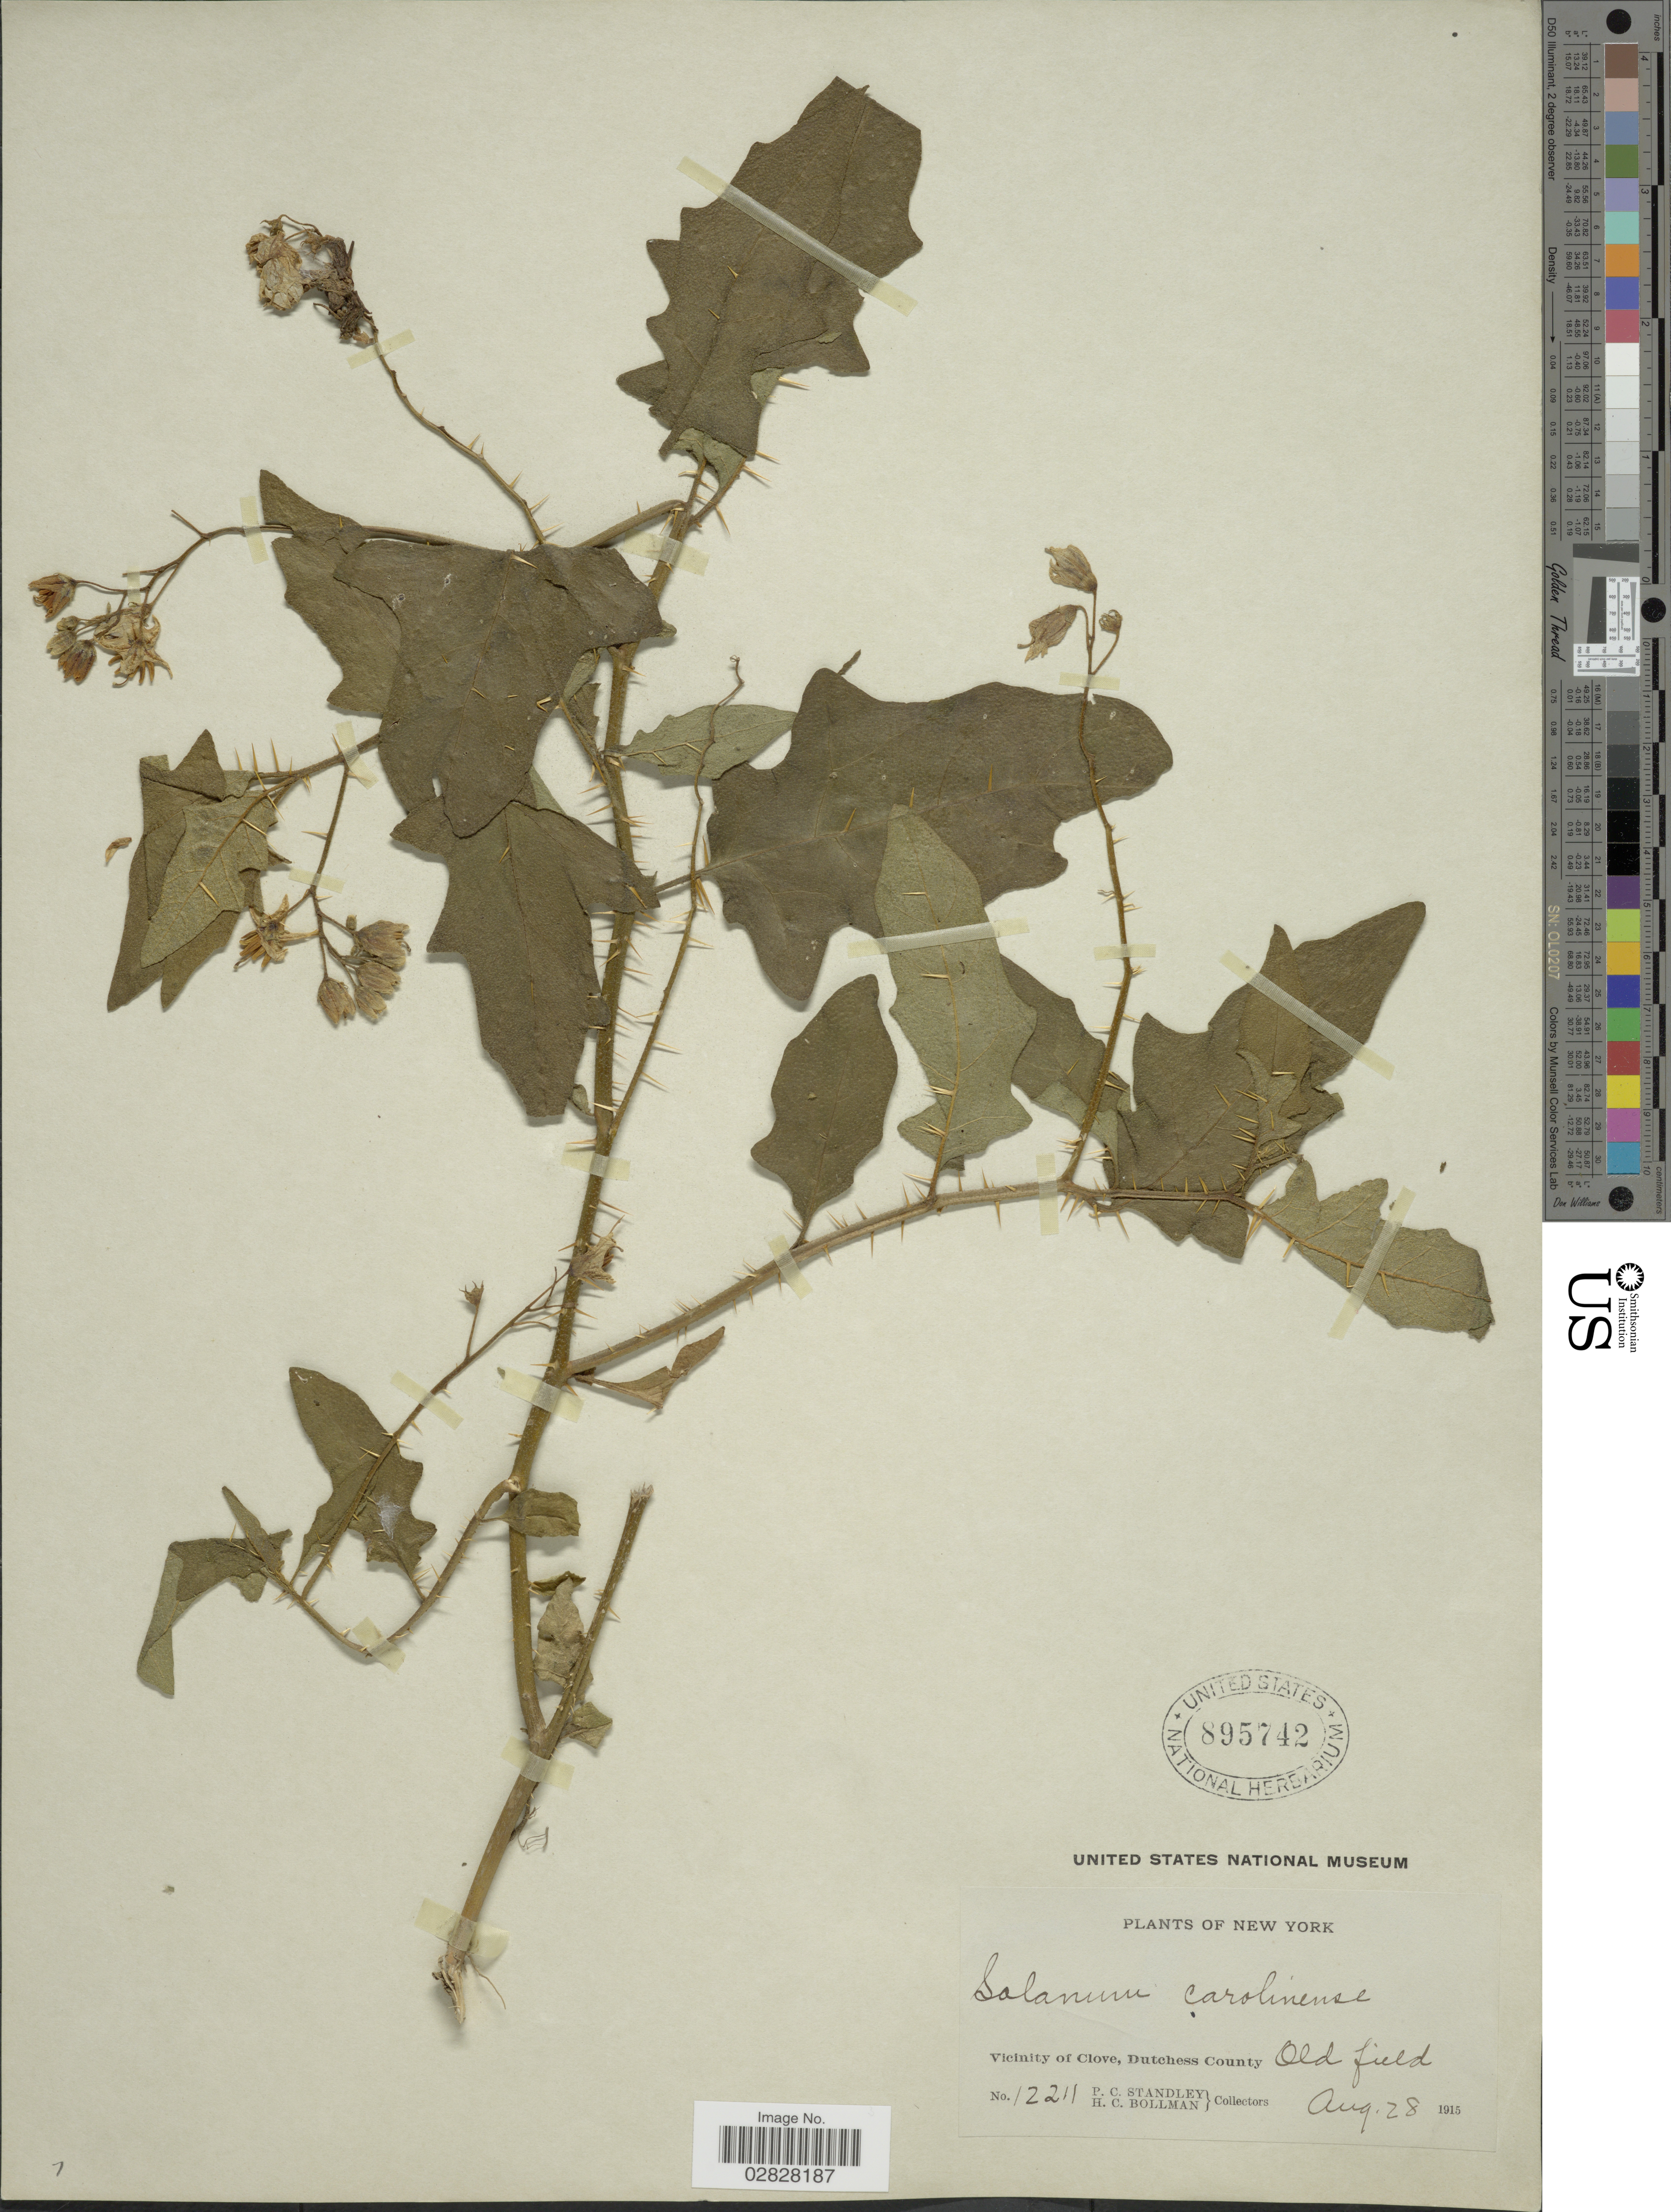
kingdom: Plantae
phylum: Tracheophyta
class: Magnoliopsida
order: Solanales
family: Solanaceae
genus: Solanum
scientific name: Solanum carolinense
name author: L.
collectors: P. C. Standley & H. C. Bollman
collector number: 12211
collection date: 1915-08-28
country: United States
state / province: New York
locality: Vicinity of Clove, Dutchess County. Old field.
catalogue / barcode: US 895742